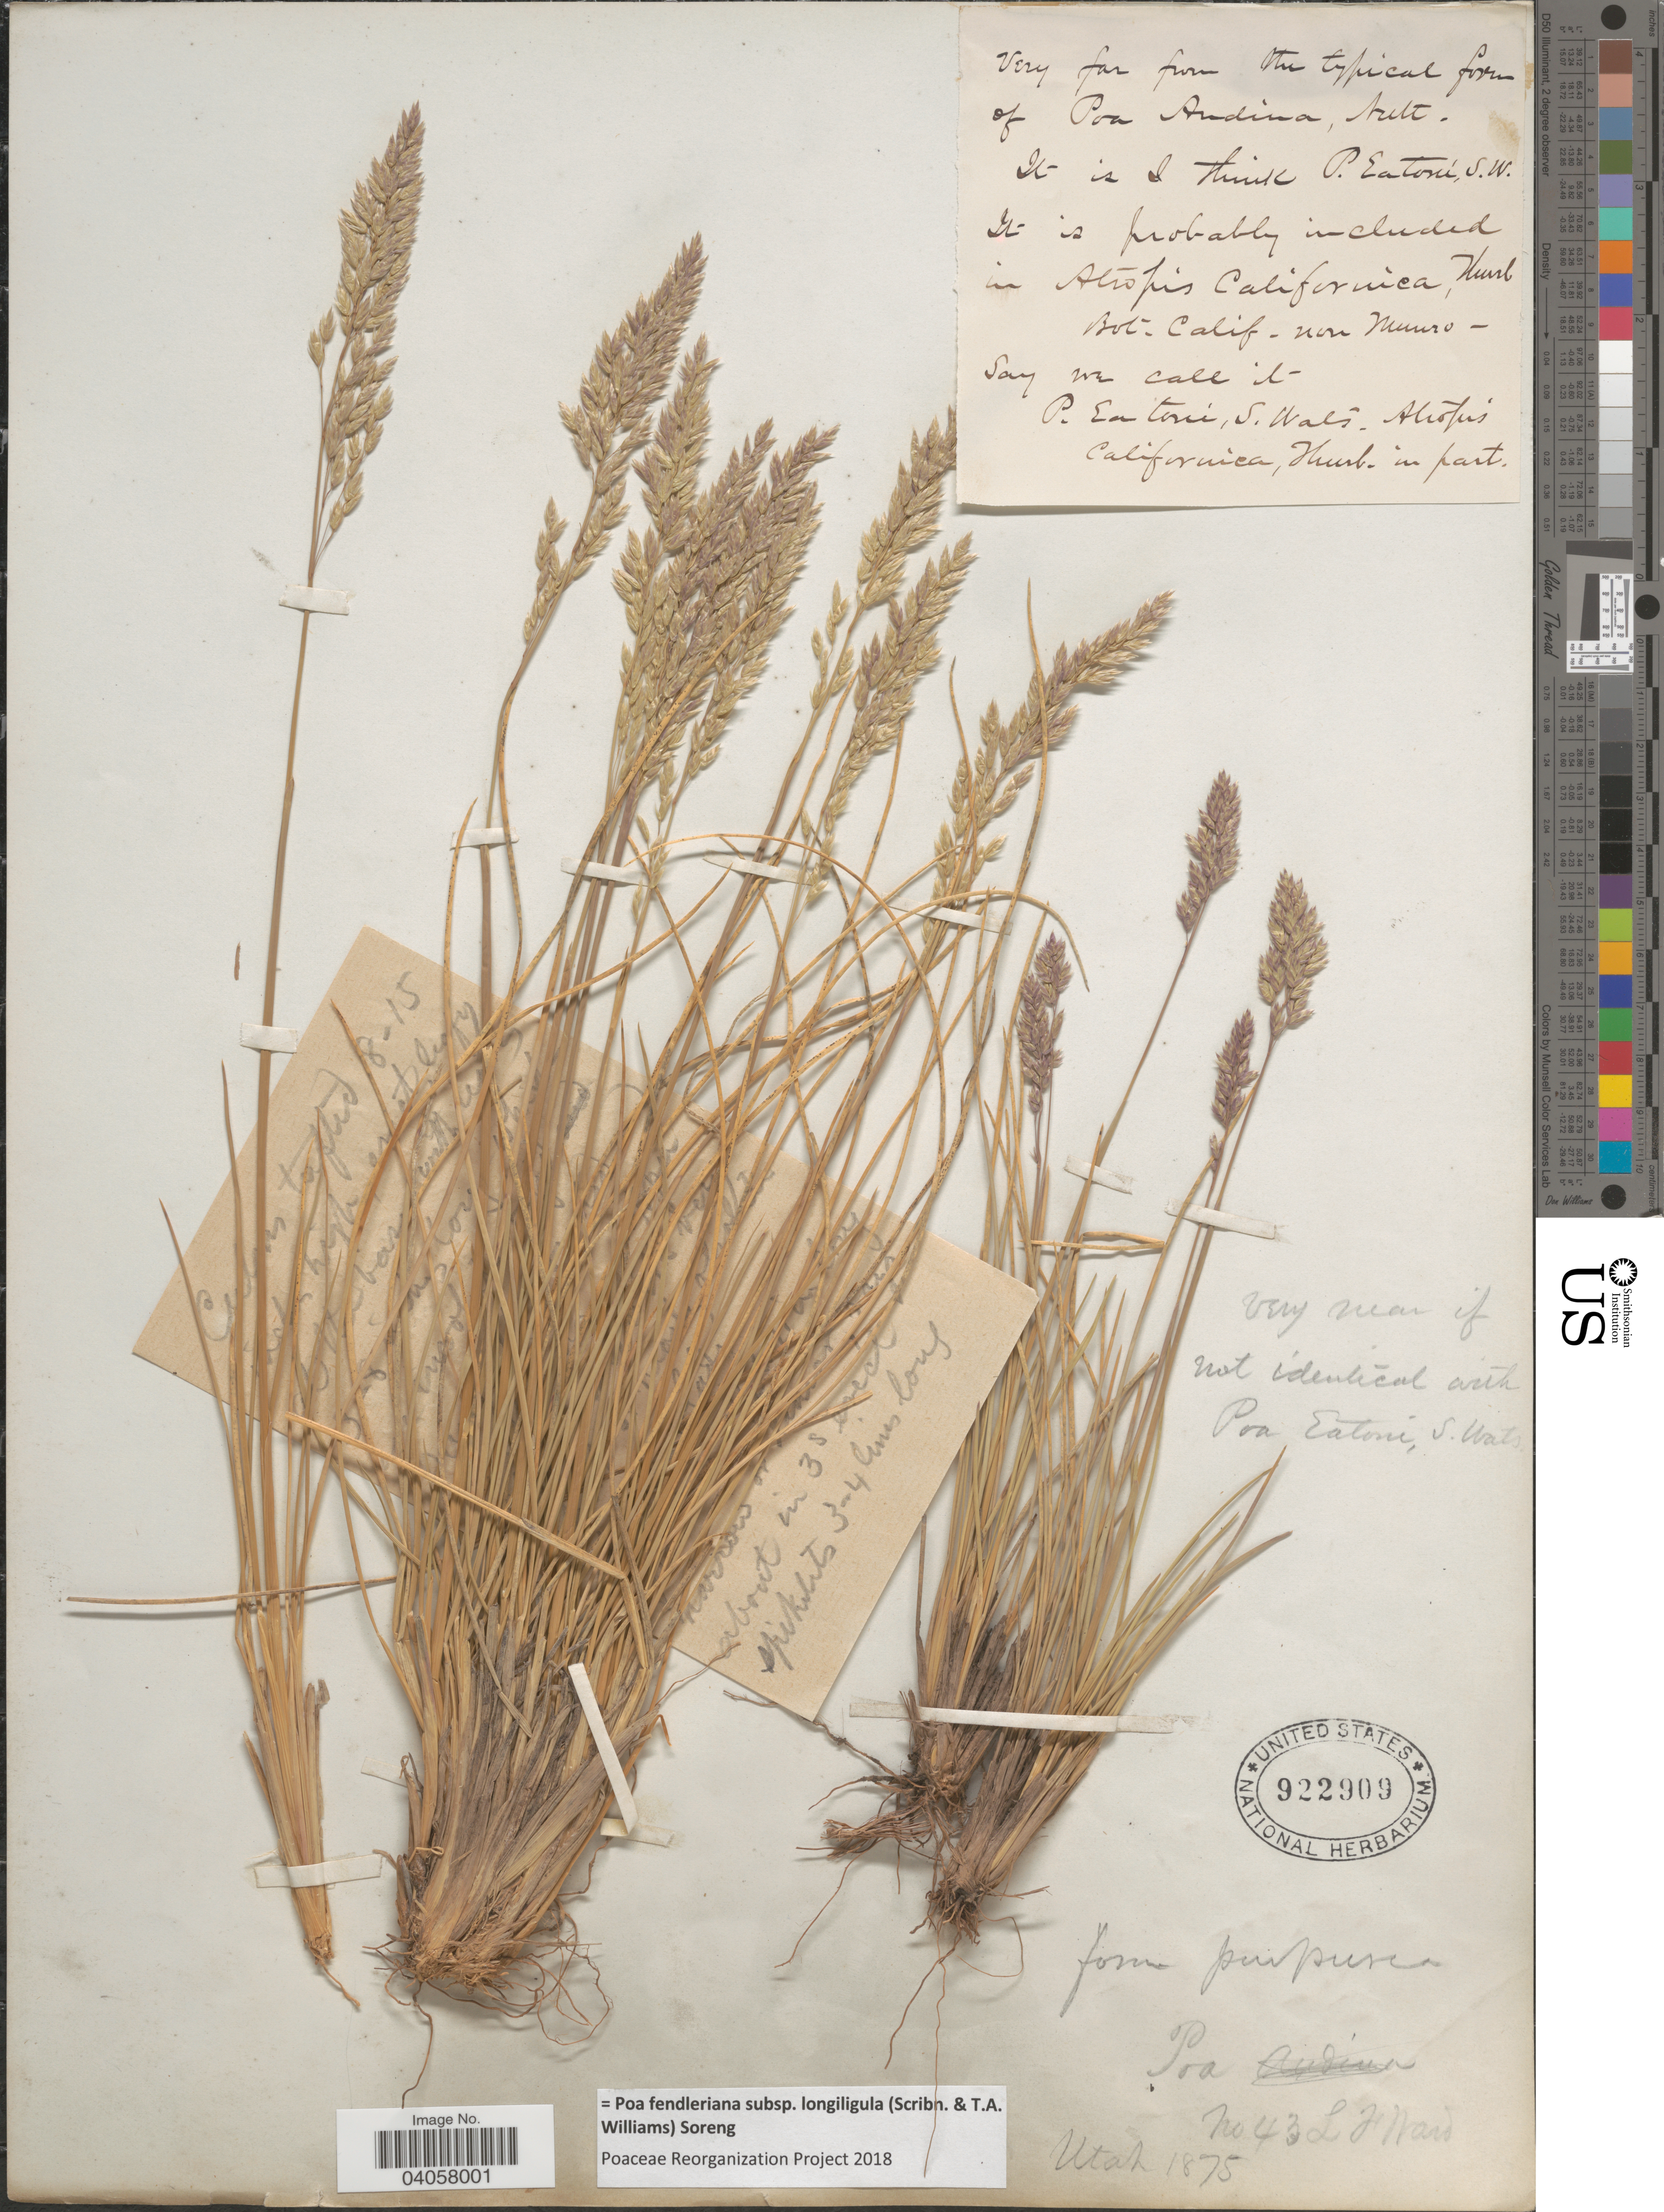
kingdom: Plantae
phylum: Tracheophyta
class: Liliopsida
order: Poales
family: Poaceae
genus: Poa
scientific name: Poa fendleriana subsp. longiligula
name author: (Scribn. & T.A. Williams) Soreng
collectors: L. Ward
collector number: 43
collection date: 1875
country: United States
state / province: Utah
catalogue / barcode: US 922909